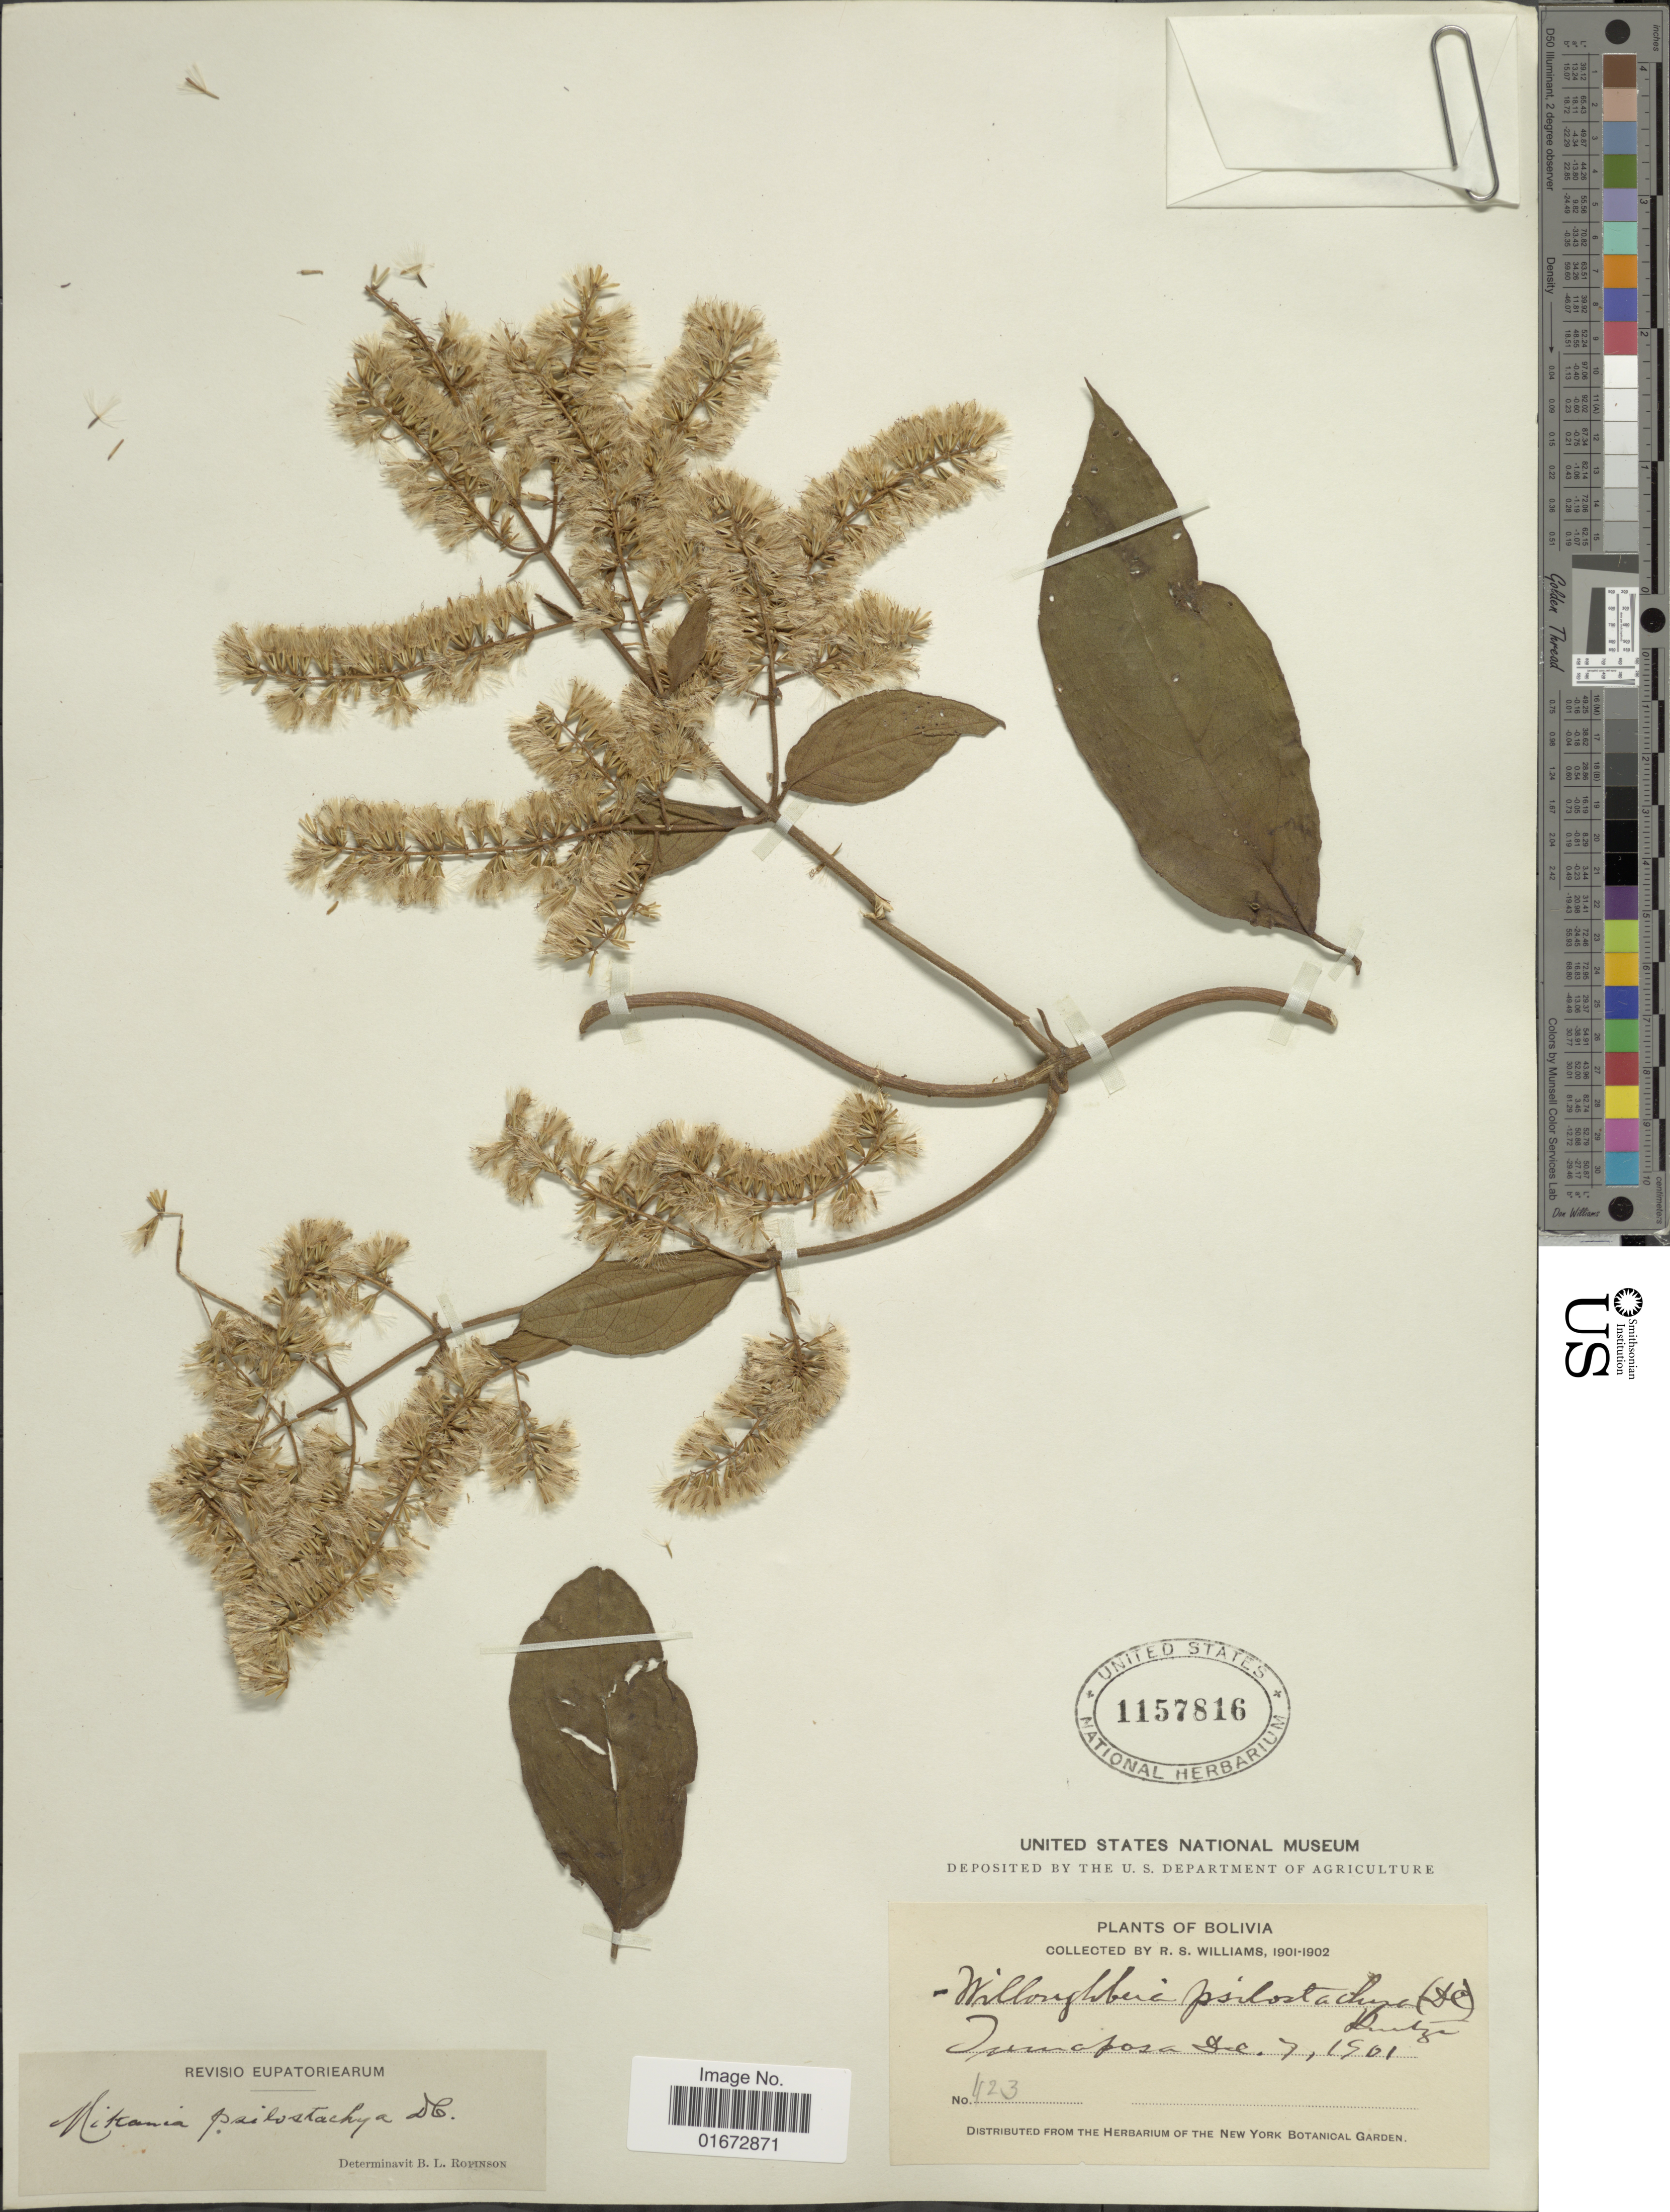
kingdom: Plantae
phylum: Tracheophyta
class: Magnoliopsida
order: Asterales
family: Asteraceae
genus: Mikania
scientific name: Mikania psilostachya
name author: DC.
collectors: R. S. Williams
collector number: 423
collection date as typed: Dec. 7, 1901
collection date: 1901-12-07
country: Bolivia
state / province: La Paz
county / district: Iturralde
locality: Tumupasa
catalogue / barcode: US 1157816